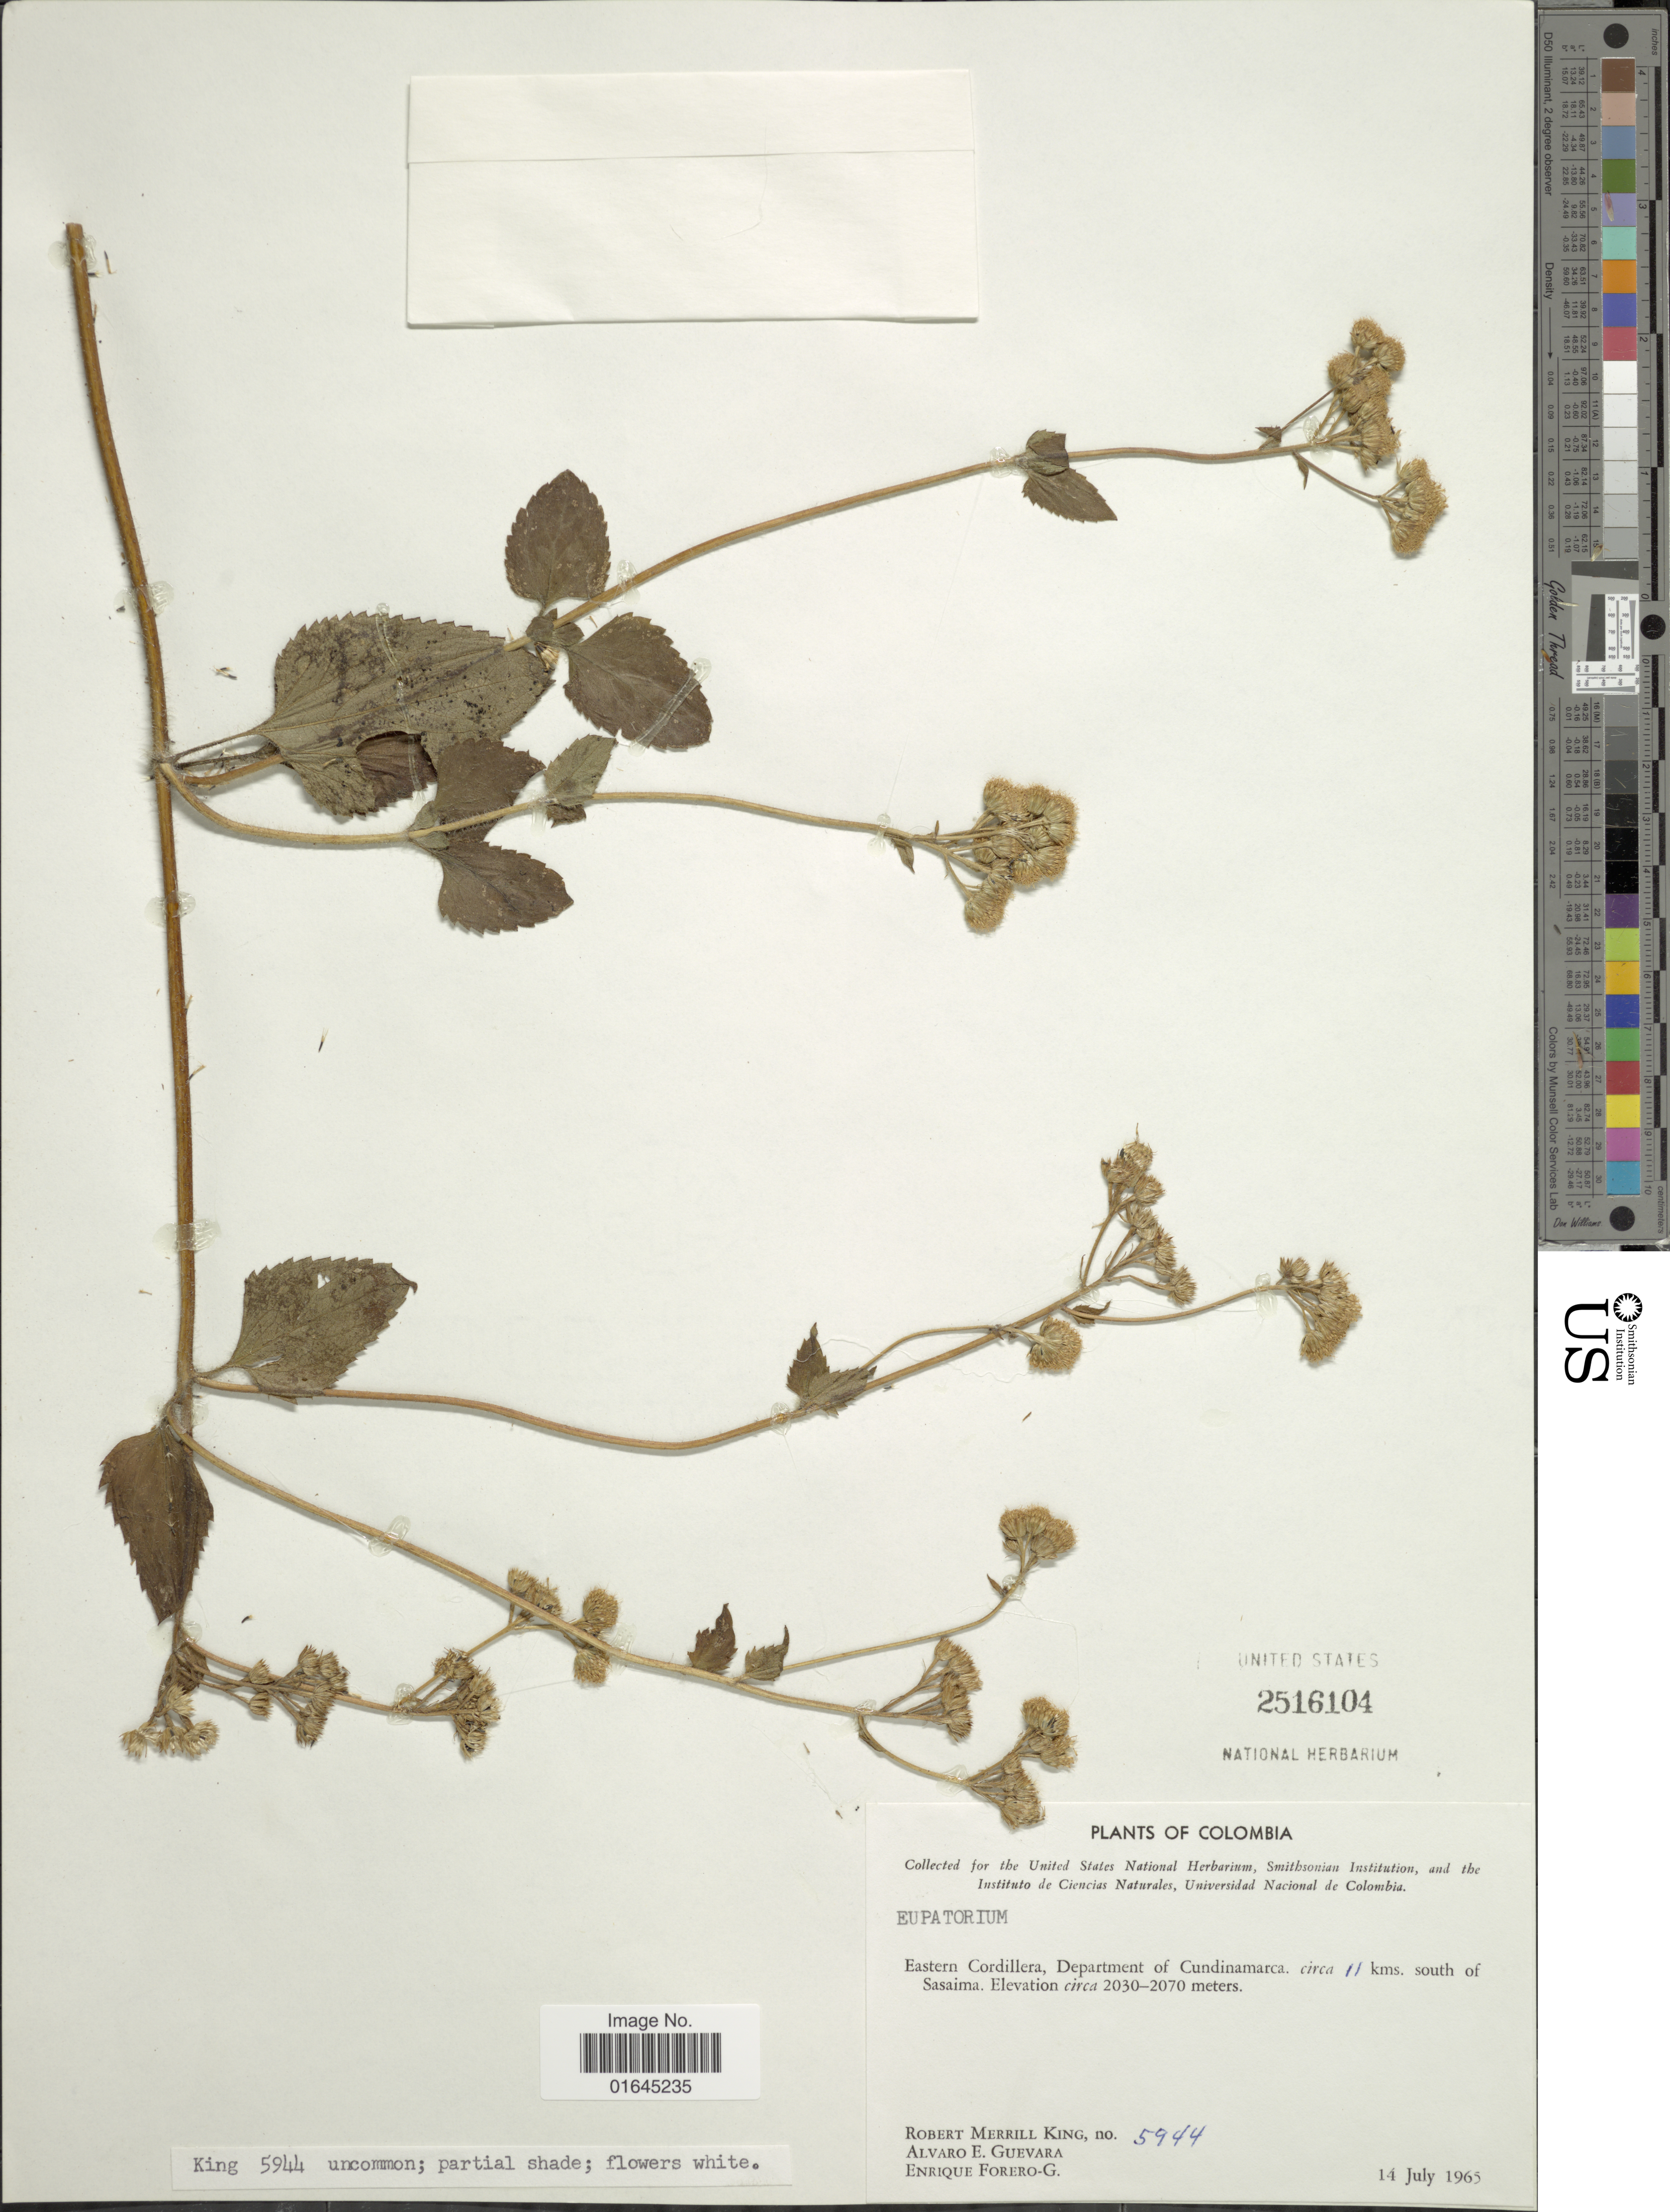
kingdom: Plantae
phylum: Tracheophyta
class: Magnoliopsida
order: Asterales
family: Asteraceae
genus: Ageratum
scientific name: Ageratum houstonianum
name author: Mill.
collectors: R. M. King, A. E. Guevara & E. Forero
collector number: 5944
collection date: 1965-07-14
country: Colombia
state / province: Cundinamarca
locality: Eastern Cordillera, Department of Cundinamarca, circa 11 kms. south of Sasaima.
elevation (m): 2030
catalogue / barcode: US 2516104